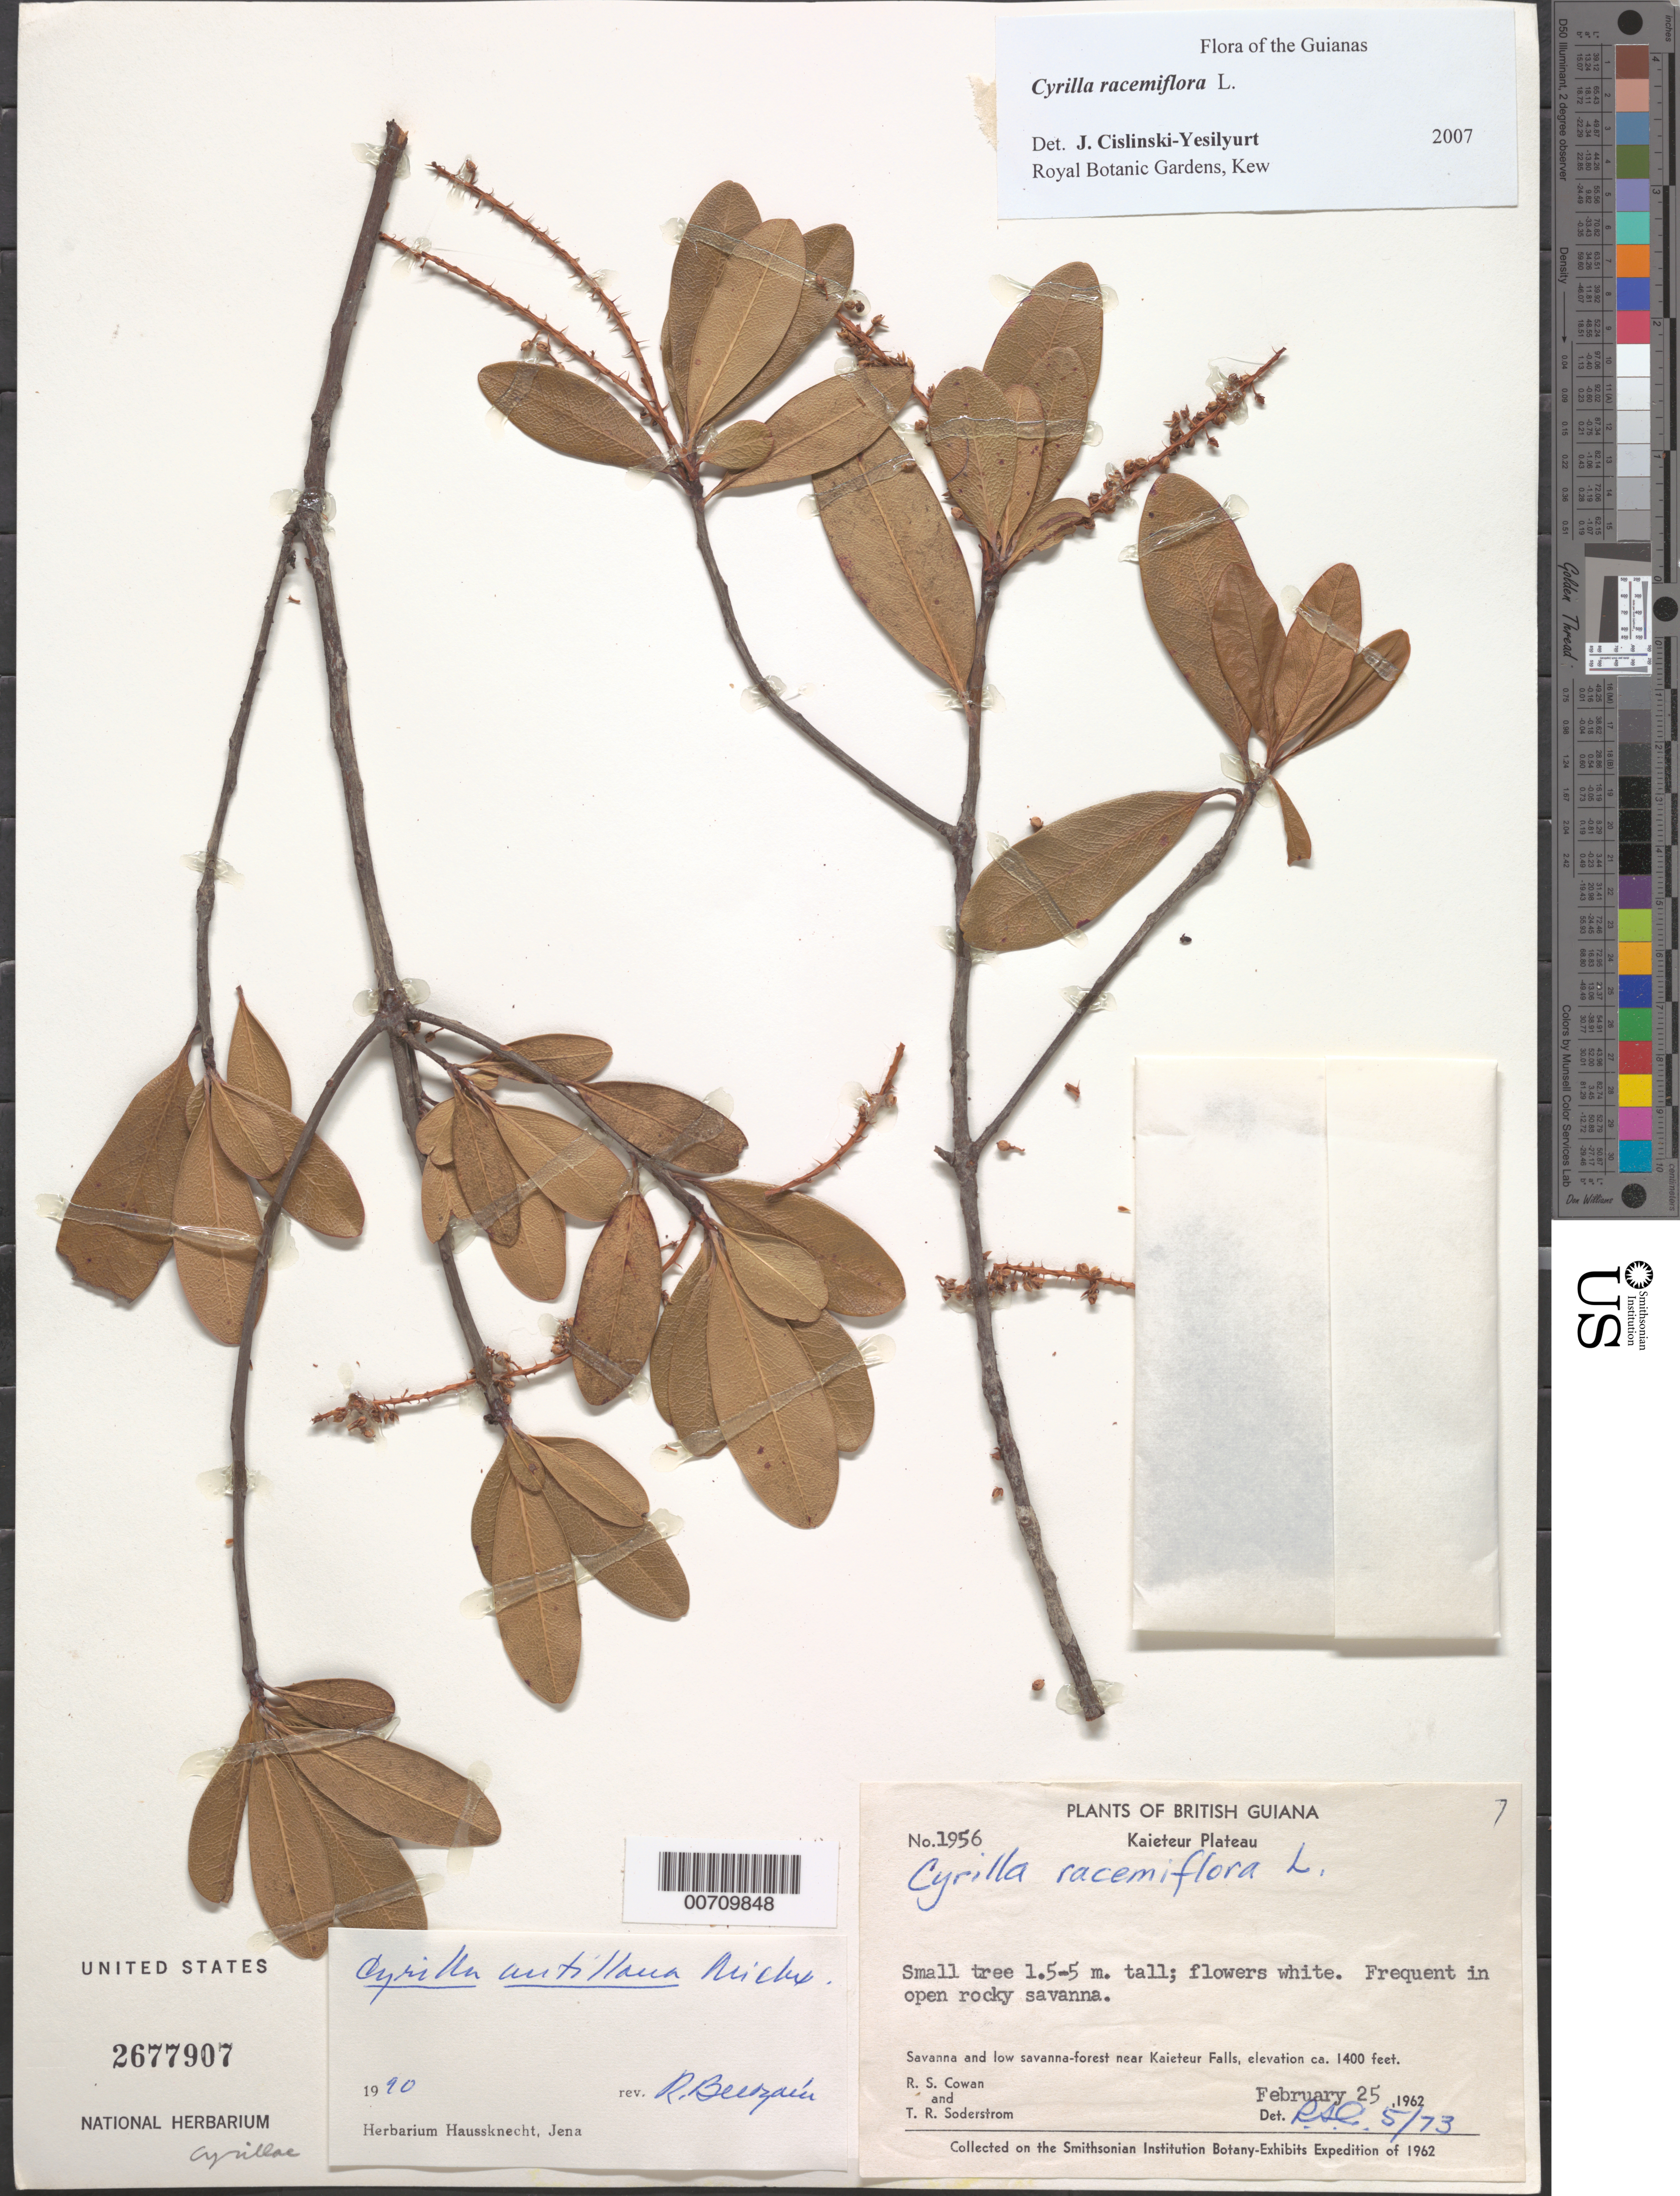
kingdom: Plantae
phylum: Tracheophyta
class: Magnoliopsida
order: Ericales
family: Cyrillaceae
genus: Cyrilla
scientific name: Cyrilla racemiflora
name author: L.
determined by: Yesilyurt, J. C.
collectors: R. S. Cowan & T. R. Soderstrom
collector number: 1956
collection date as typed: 25-Feb-62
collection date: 1962-02-25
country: Guyana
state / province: Potaro-Siparuni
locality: Kaieteur Savanna, near Kaieteur Falls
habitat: Open rocky savanna and low savanna-forest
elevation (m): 427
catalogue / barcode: US 2677907